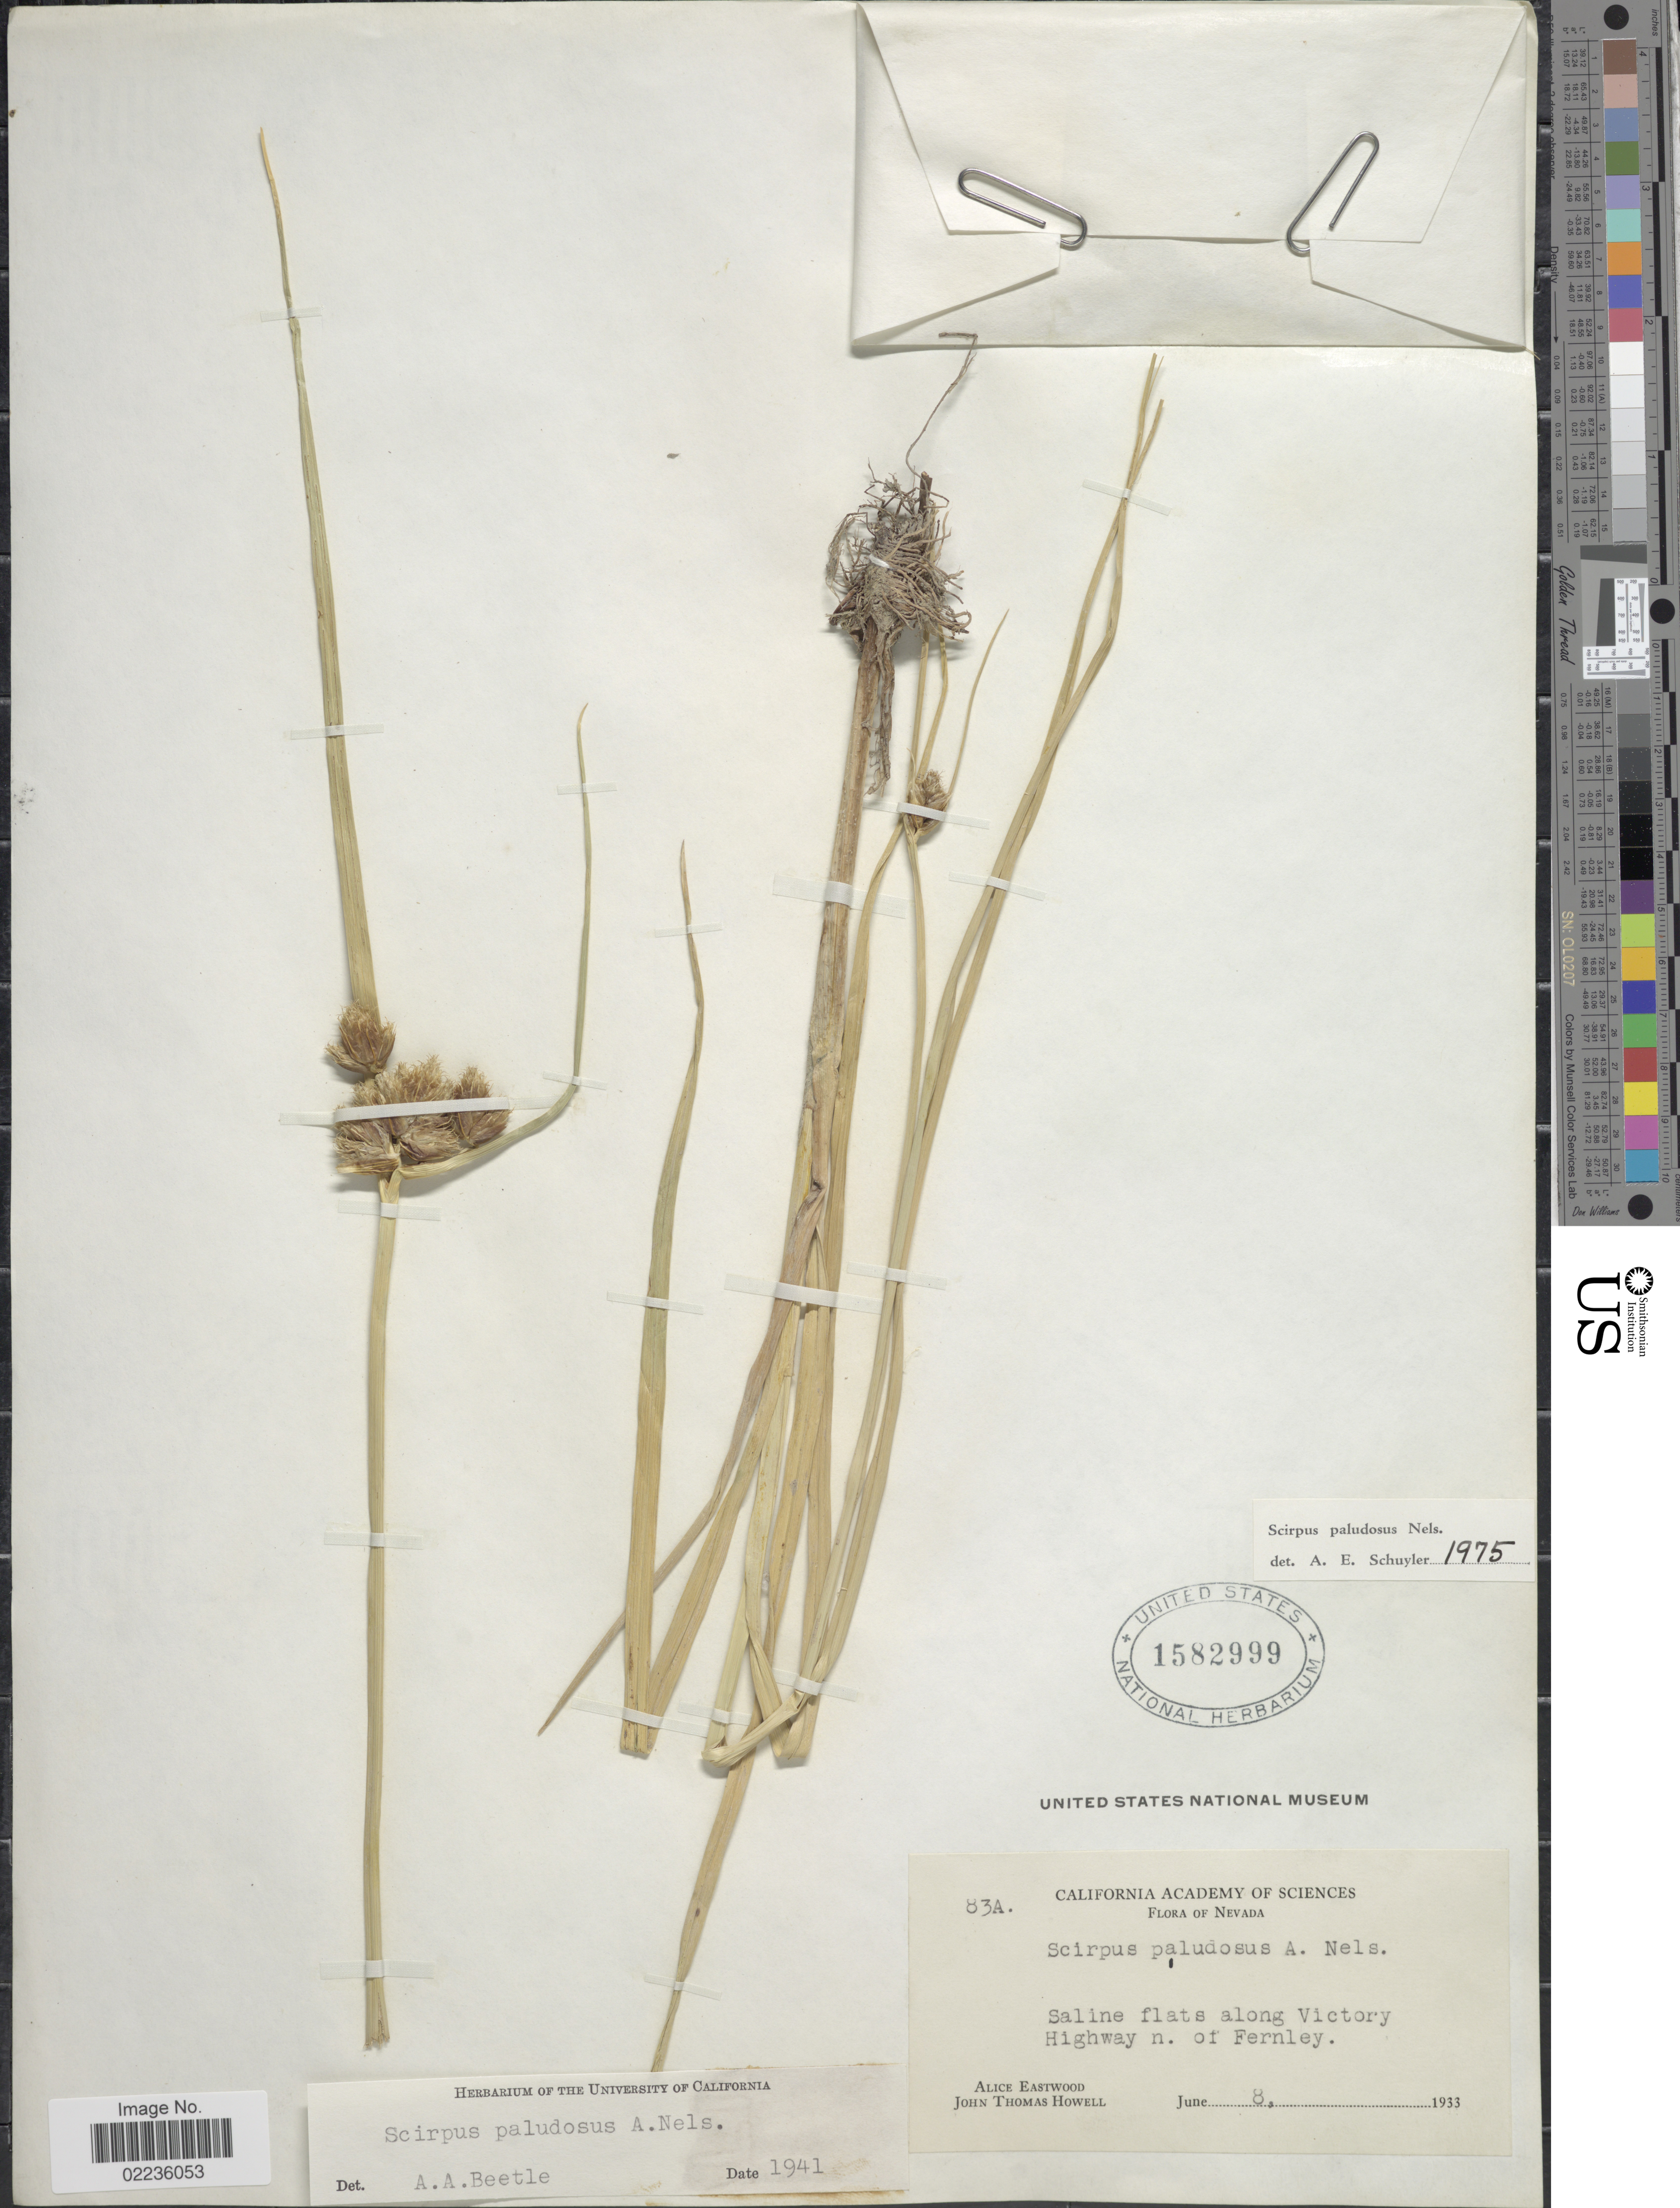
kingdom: Plantae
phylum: Tracheophyta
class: Liliopsida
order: Poales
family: Cyperaceae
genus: Bolboschoenus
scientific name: Bolboschoenus maritimus subsp. paludosus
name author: (A. Nelson) T. Koyama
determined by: Strong, M. T., (US), Smithsonian Institution - National Museum of Natural History (UNITED STATES)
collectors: A. Eastwood & J. T. Howell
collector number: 83A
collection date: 1933-06-08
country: United States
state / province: Nevada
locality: Saline flats along Victory Highway n. of Fernley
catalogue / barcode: US 1582999